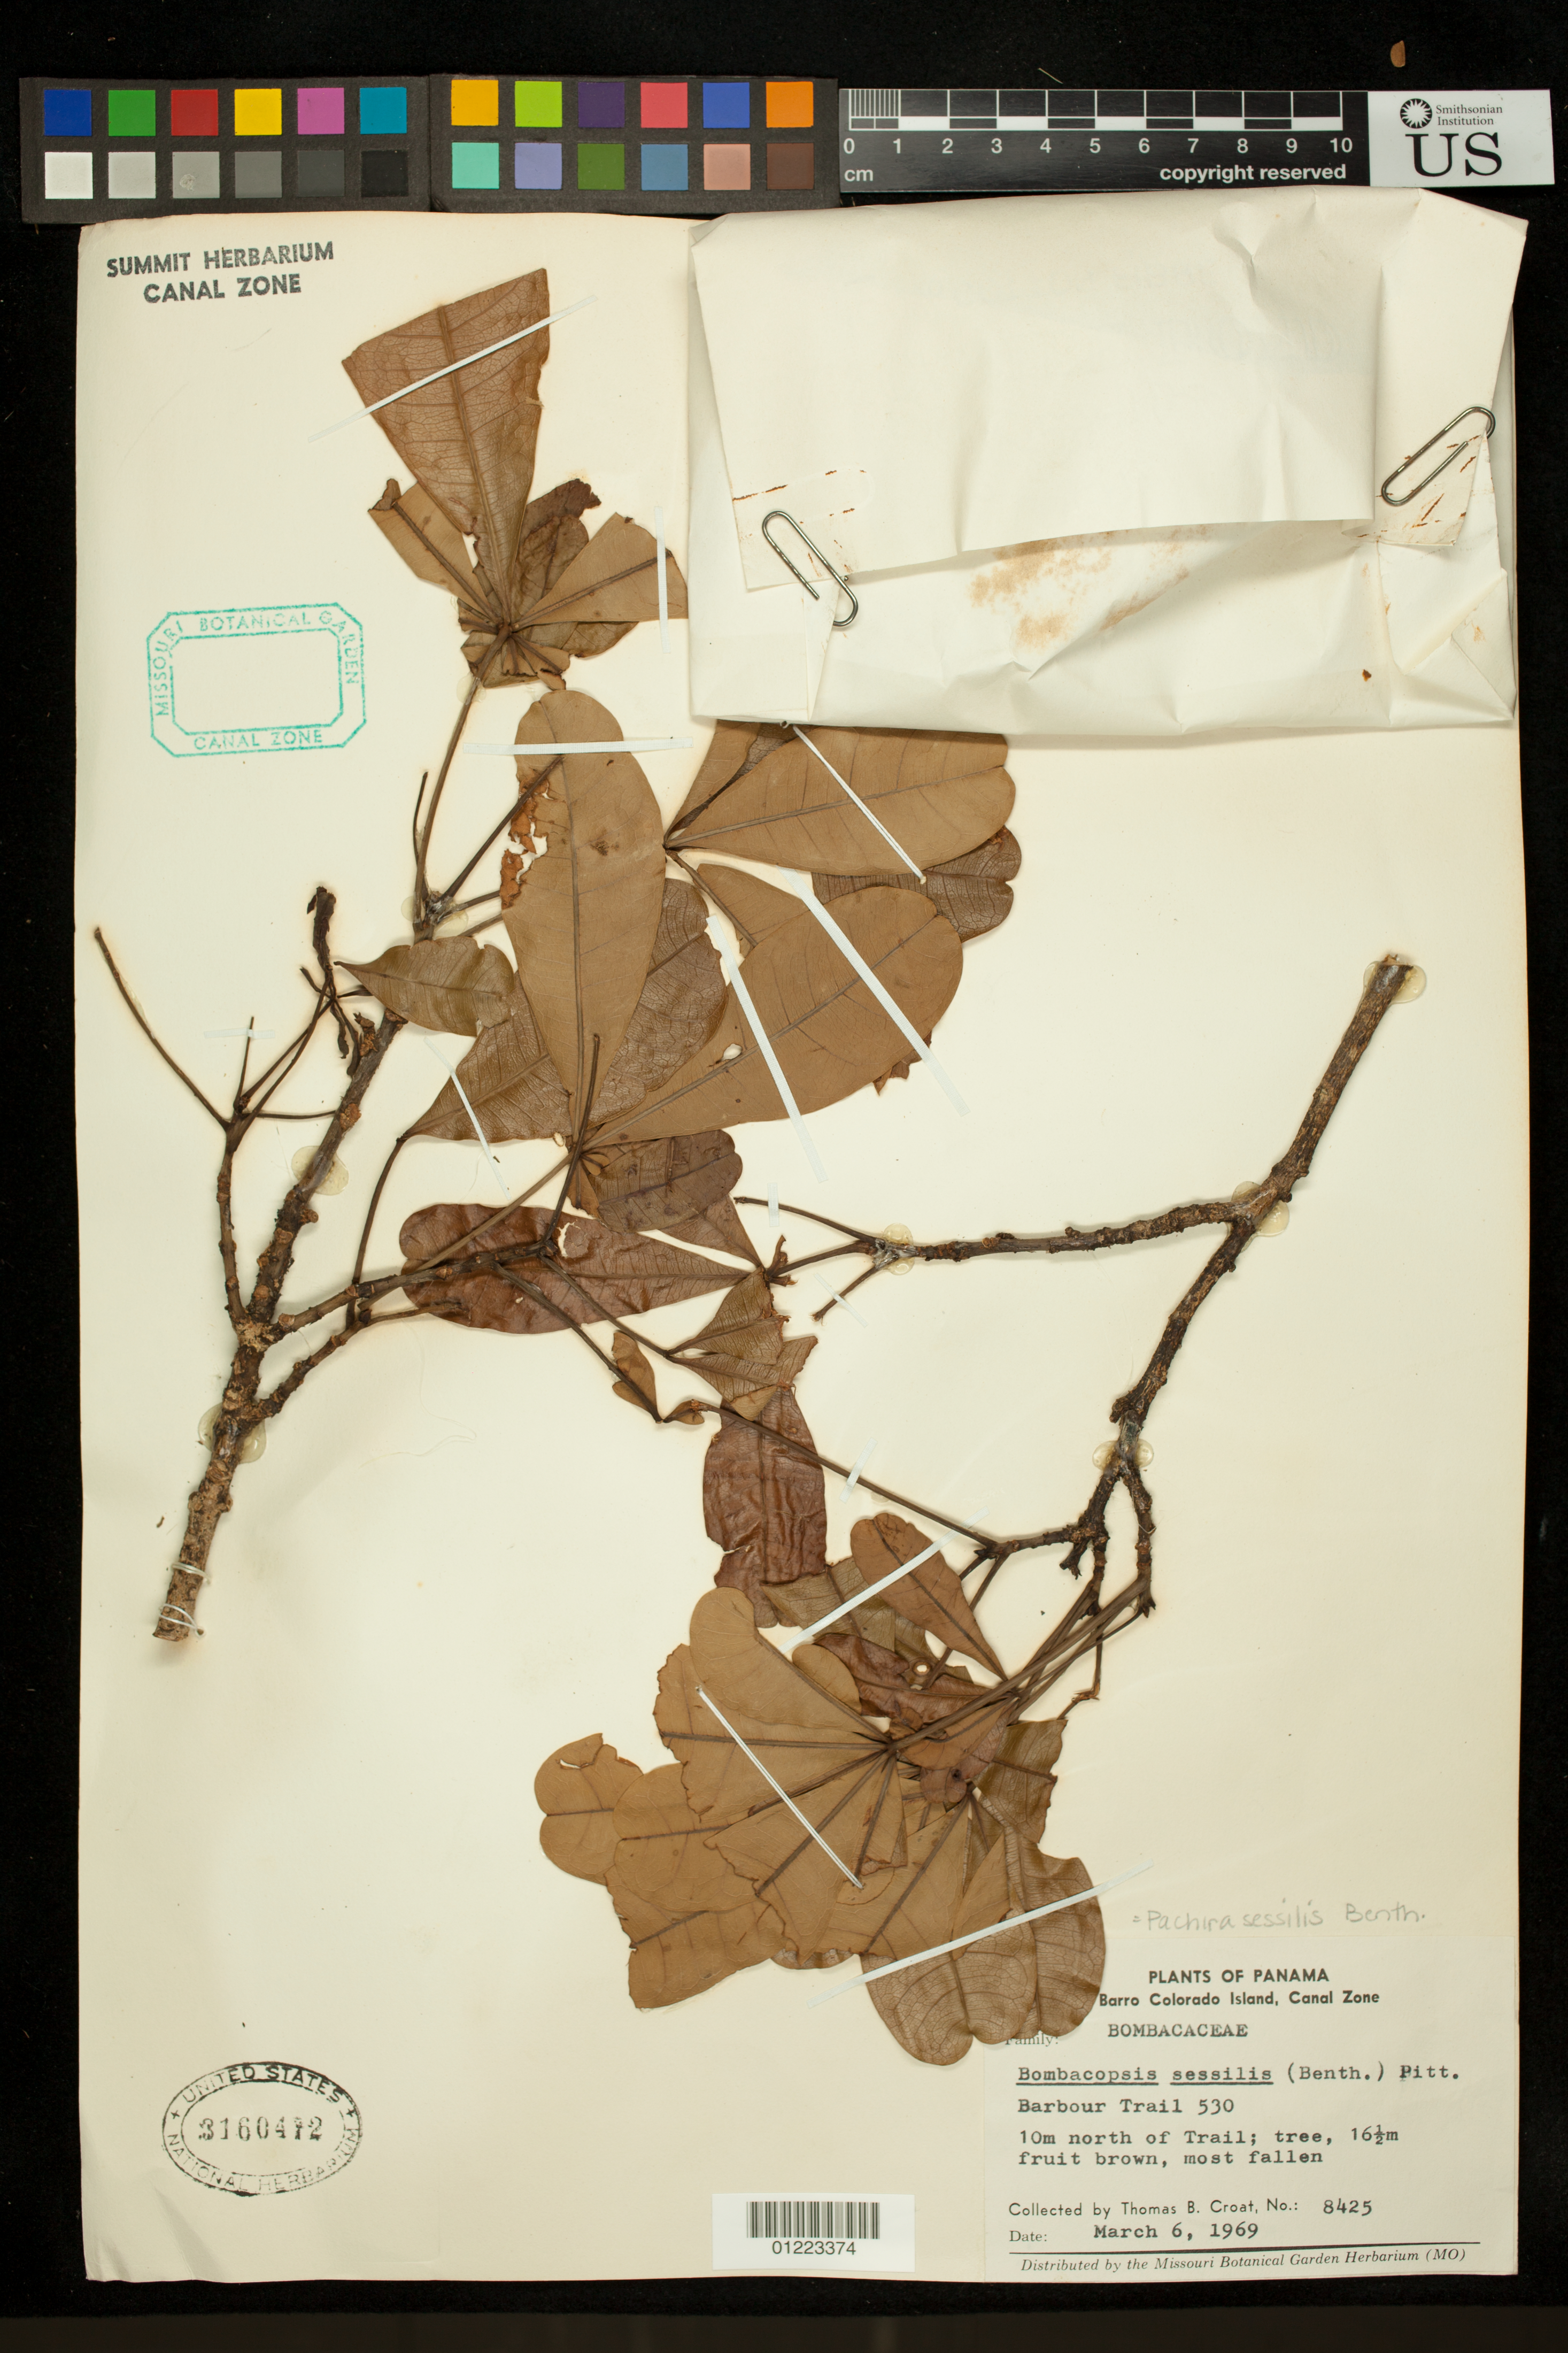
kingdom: Plantae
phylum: Tracheophyta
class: Magnoliopsida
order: Malvales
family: Malvaceae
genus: Pachira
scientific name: Pachira sessilis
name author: Benth.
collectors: T. B. Croat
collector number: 8425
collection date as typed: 3/6/1969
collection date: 1969-03-06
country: Panama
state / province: Panamá Oeste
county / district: Canal Zone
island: Barro Colorado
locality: Barro Colorado Island, Canal Zone: Barbour Trail 530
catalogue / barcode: US 3160472